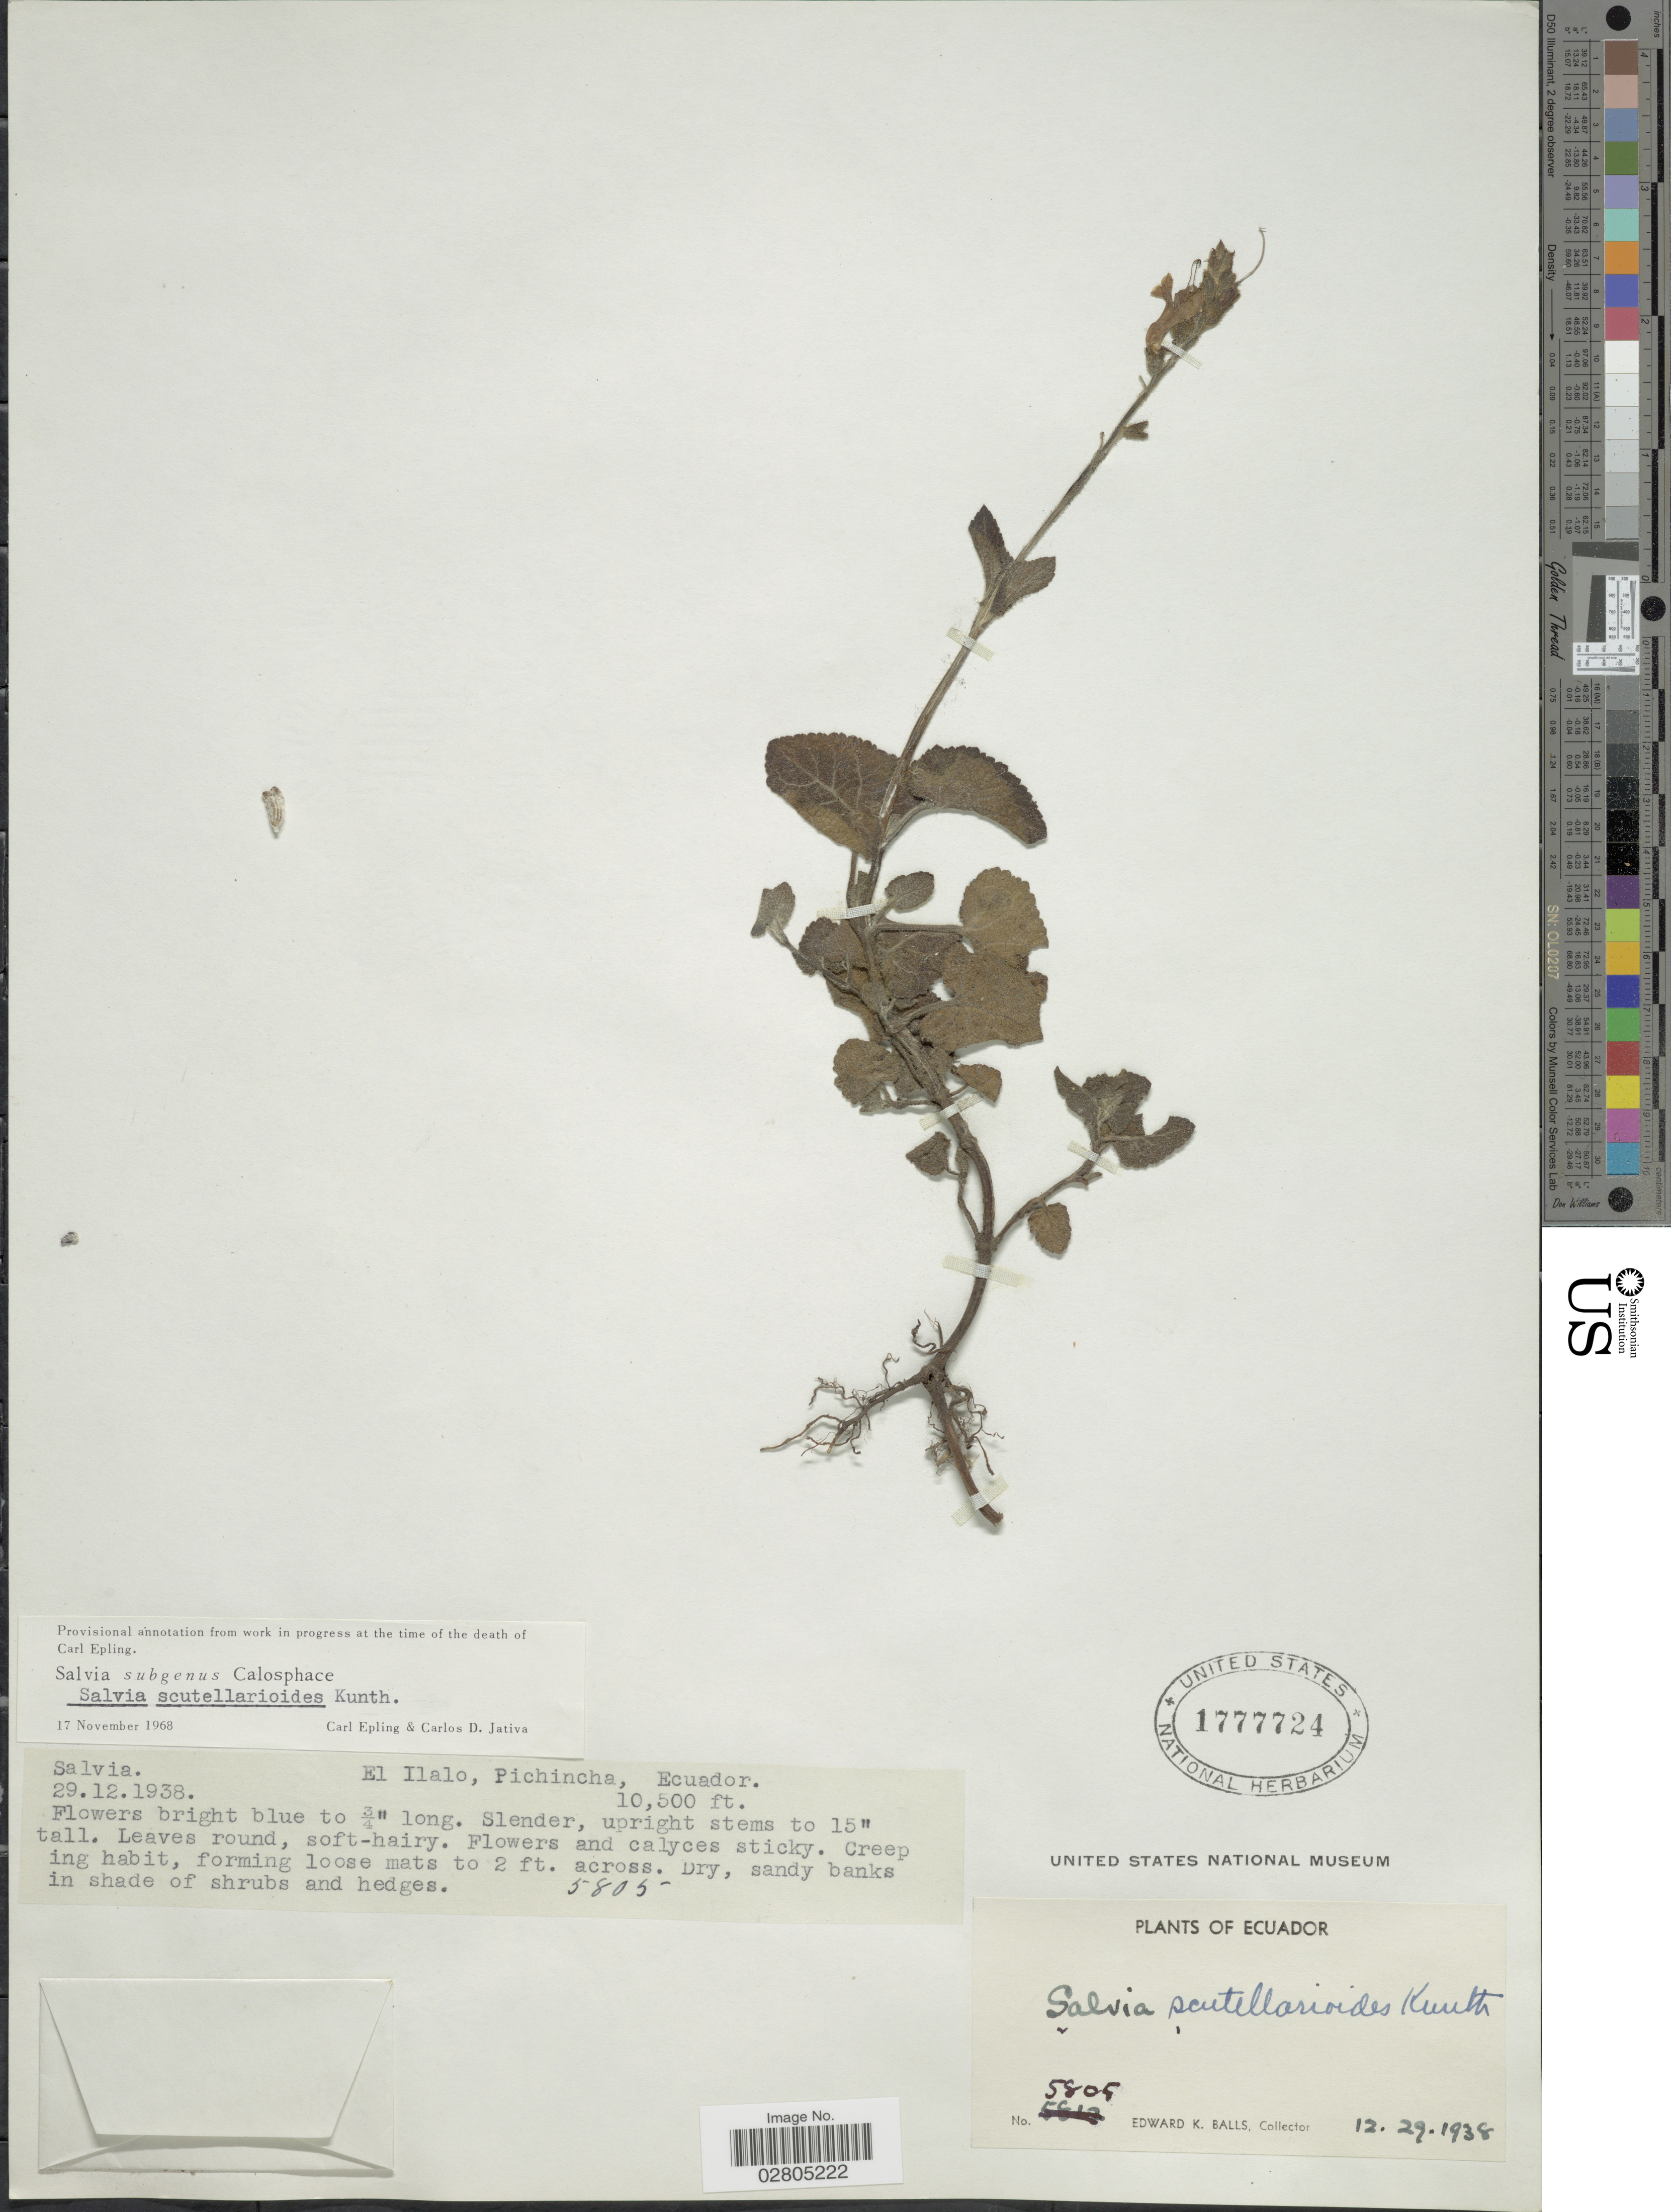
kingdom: Plantae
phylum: Tracheophyta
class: Magnoliopsida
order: Lamiales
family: Lamiaceae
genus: Salvia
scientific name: Salvia scutellarioides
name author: Kunth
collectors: E. K. Balls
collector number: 5805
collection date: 1938-12-29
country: Ecuador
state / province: Pichincha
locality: El Ilalo.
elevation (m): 3200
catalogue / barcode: US 1777724